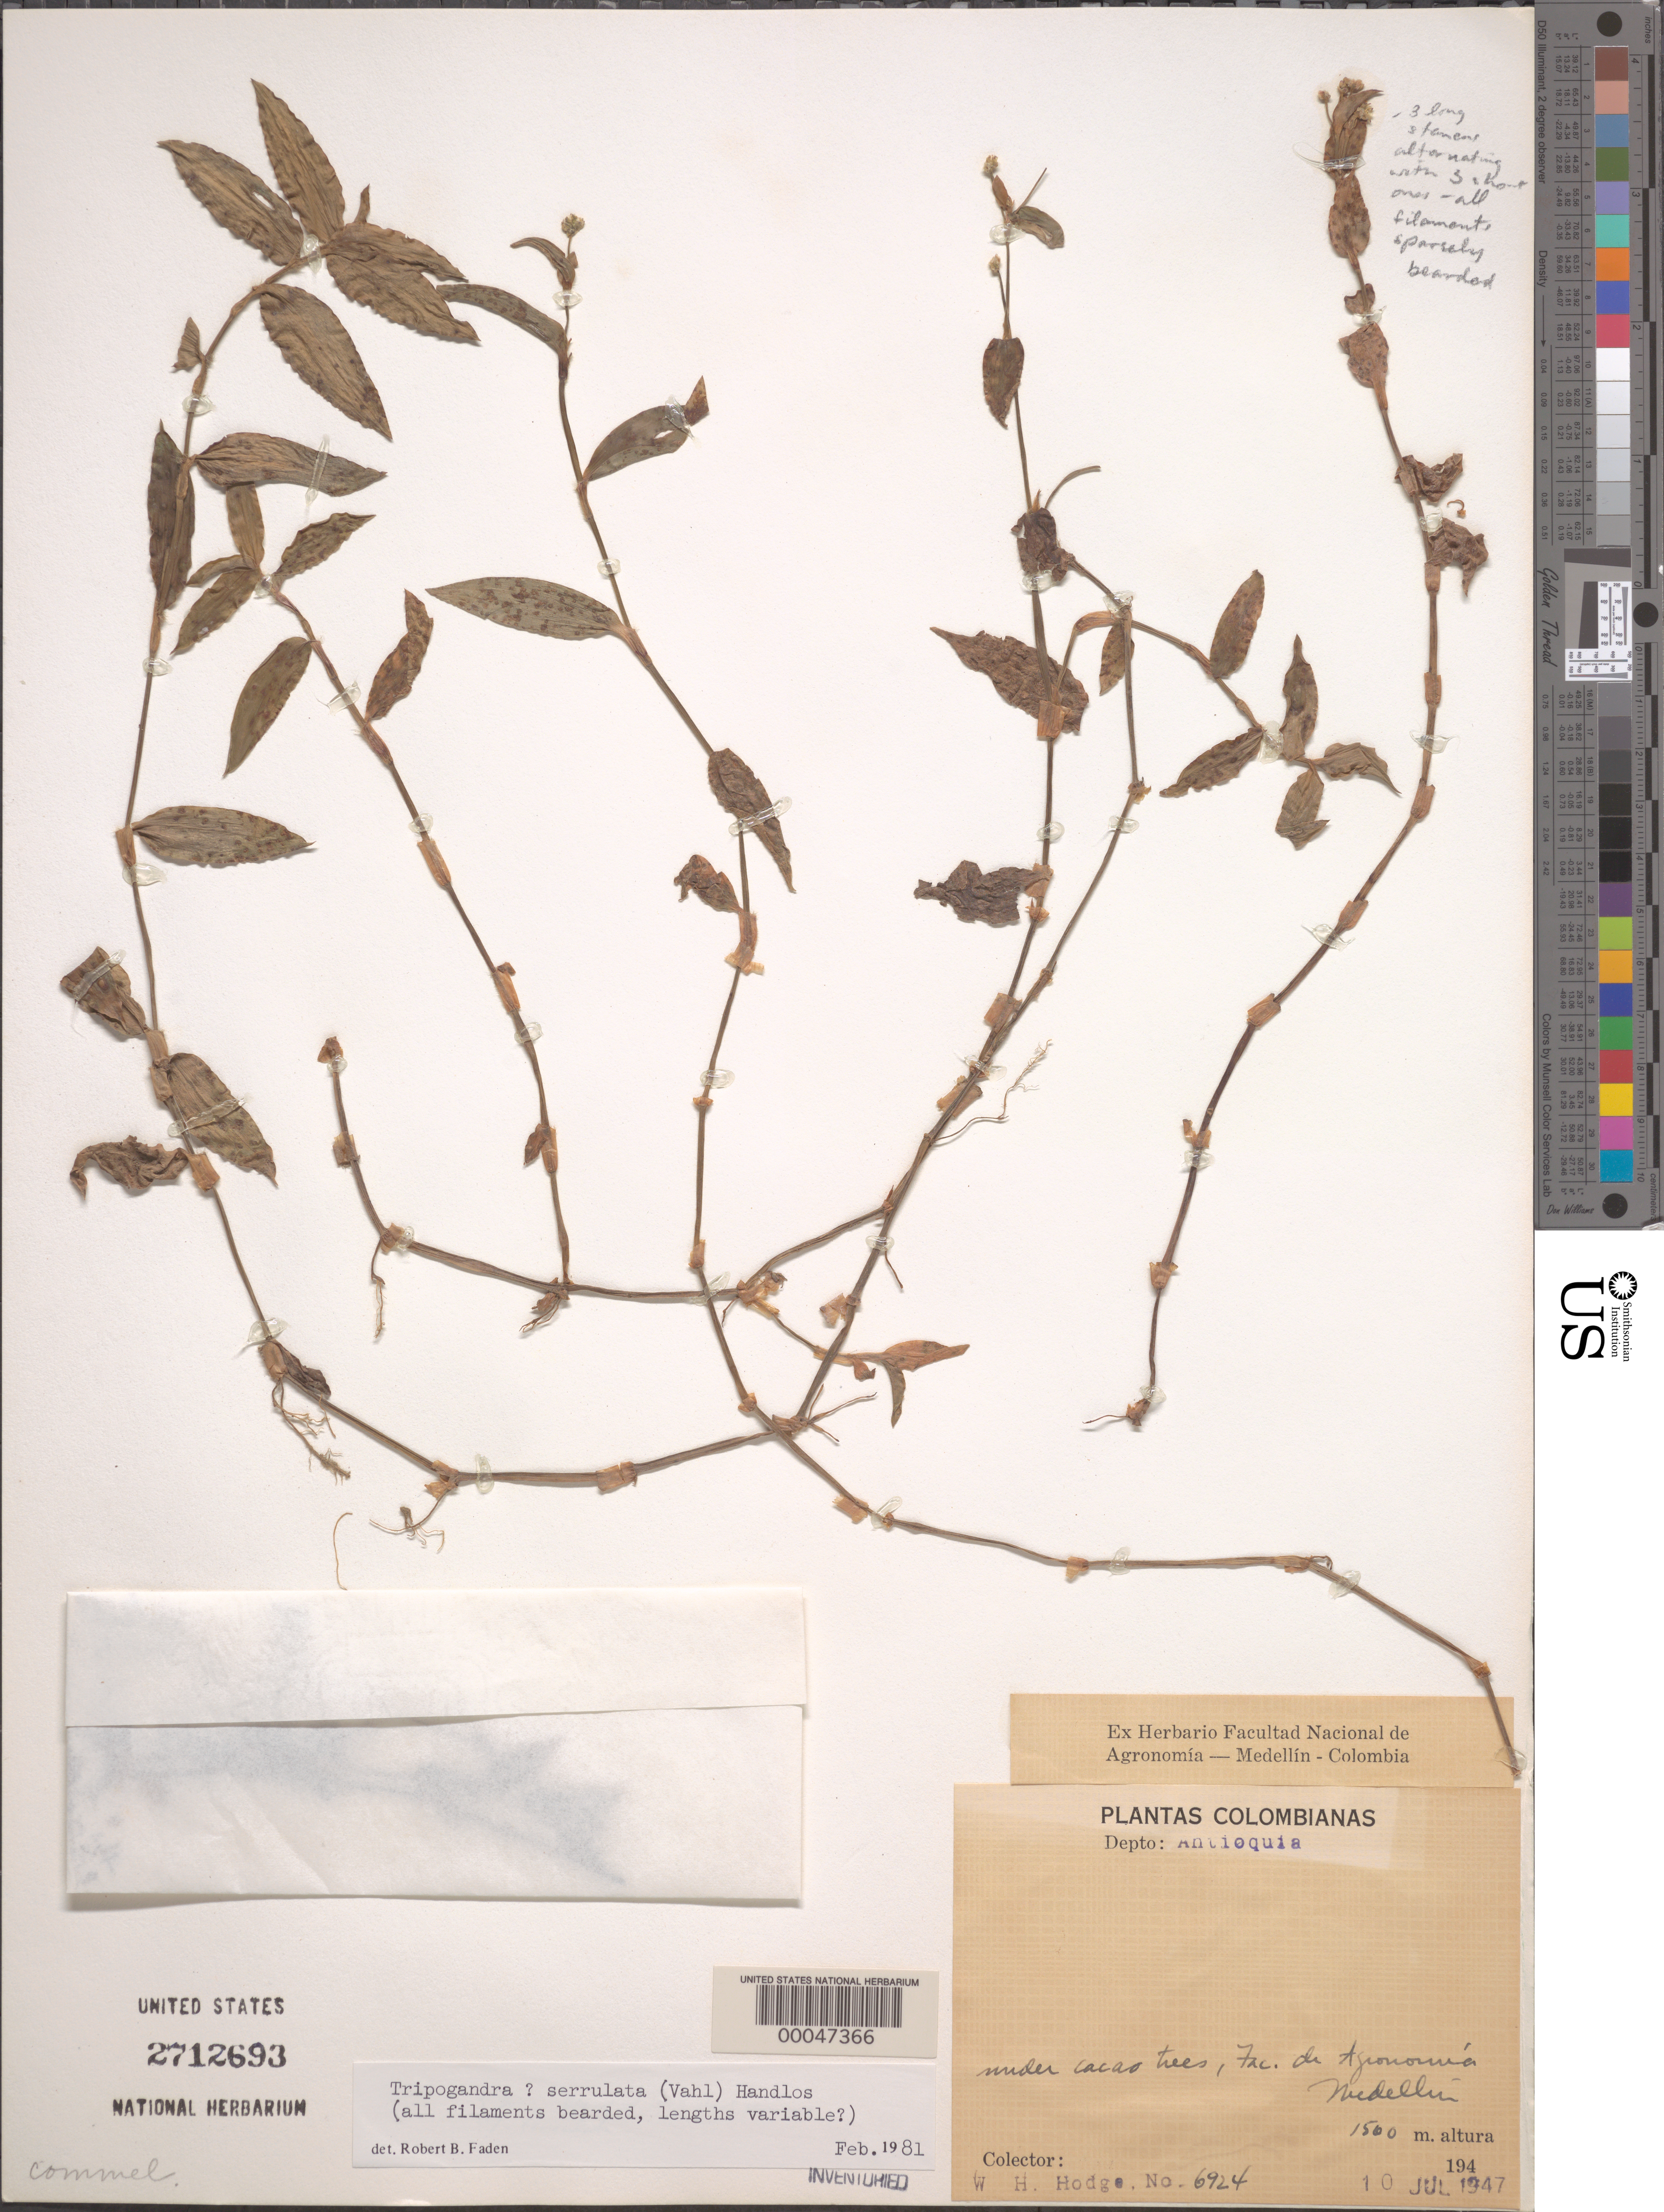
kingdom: Plantae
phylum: Tracheophyta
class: Liliopsida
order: Commelinales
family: Commelinaceae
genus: Tripogandra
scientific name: Tripogandra serrulata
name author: (Vahl) Handlos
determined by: Faden, Robert B., (US), Smithsonian Institution - National Museum of Natural History (UNITED STATES)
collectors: W. Hodge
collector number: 6924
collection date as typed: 10 Jul 1947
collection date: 1947-07-10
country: Colombia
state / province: Antioquia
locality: Medellin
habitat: Under cacao trees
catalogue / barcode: US 2712693